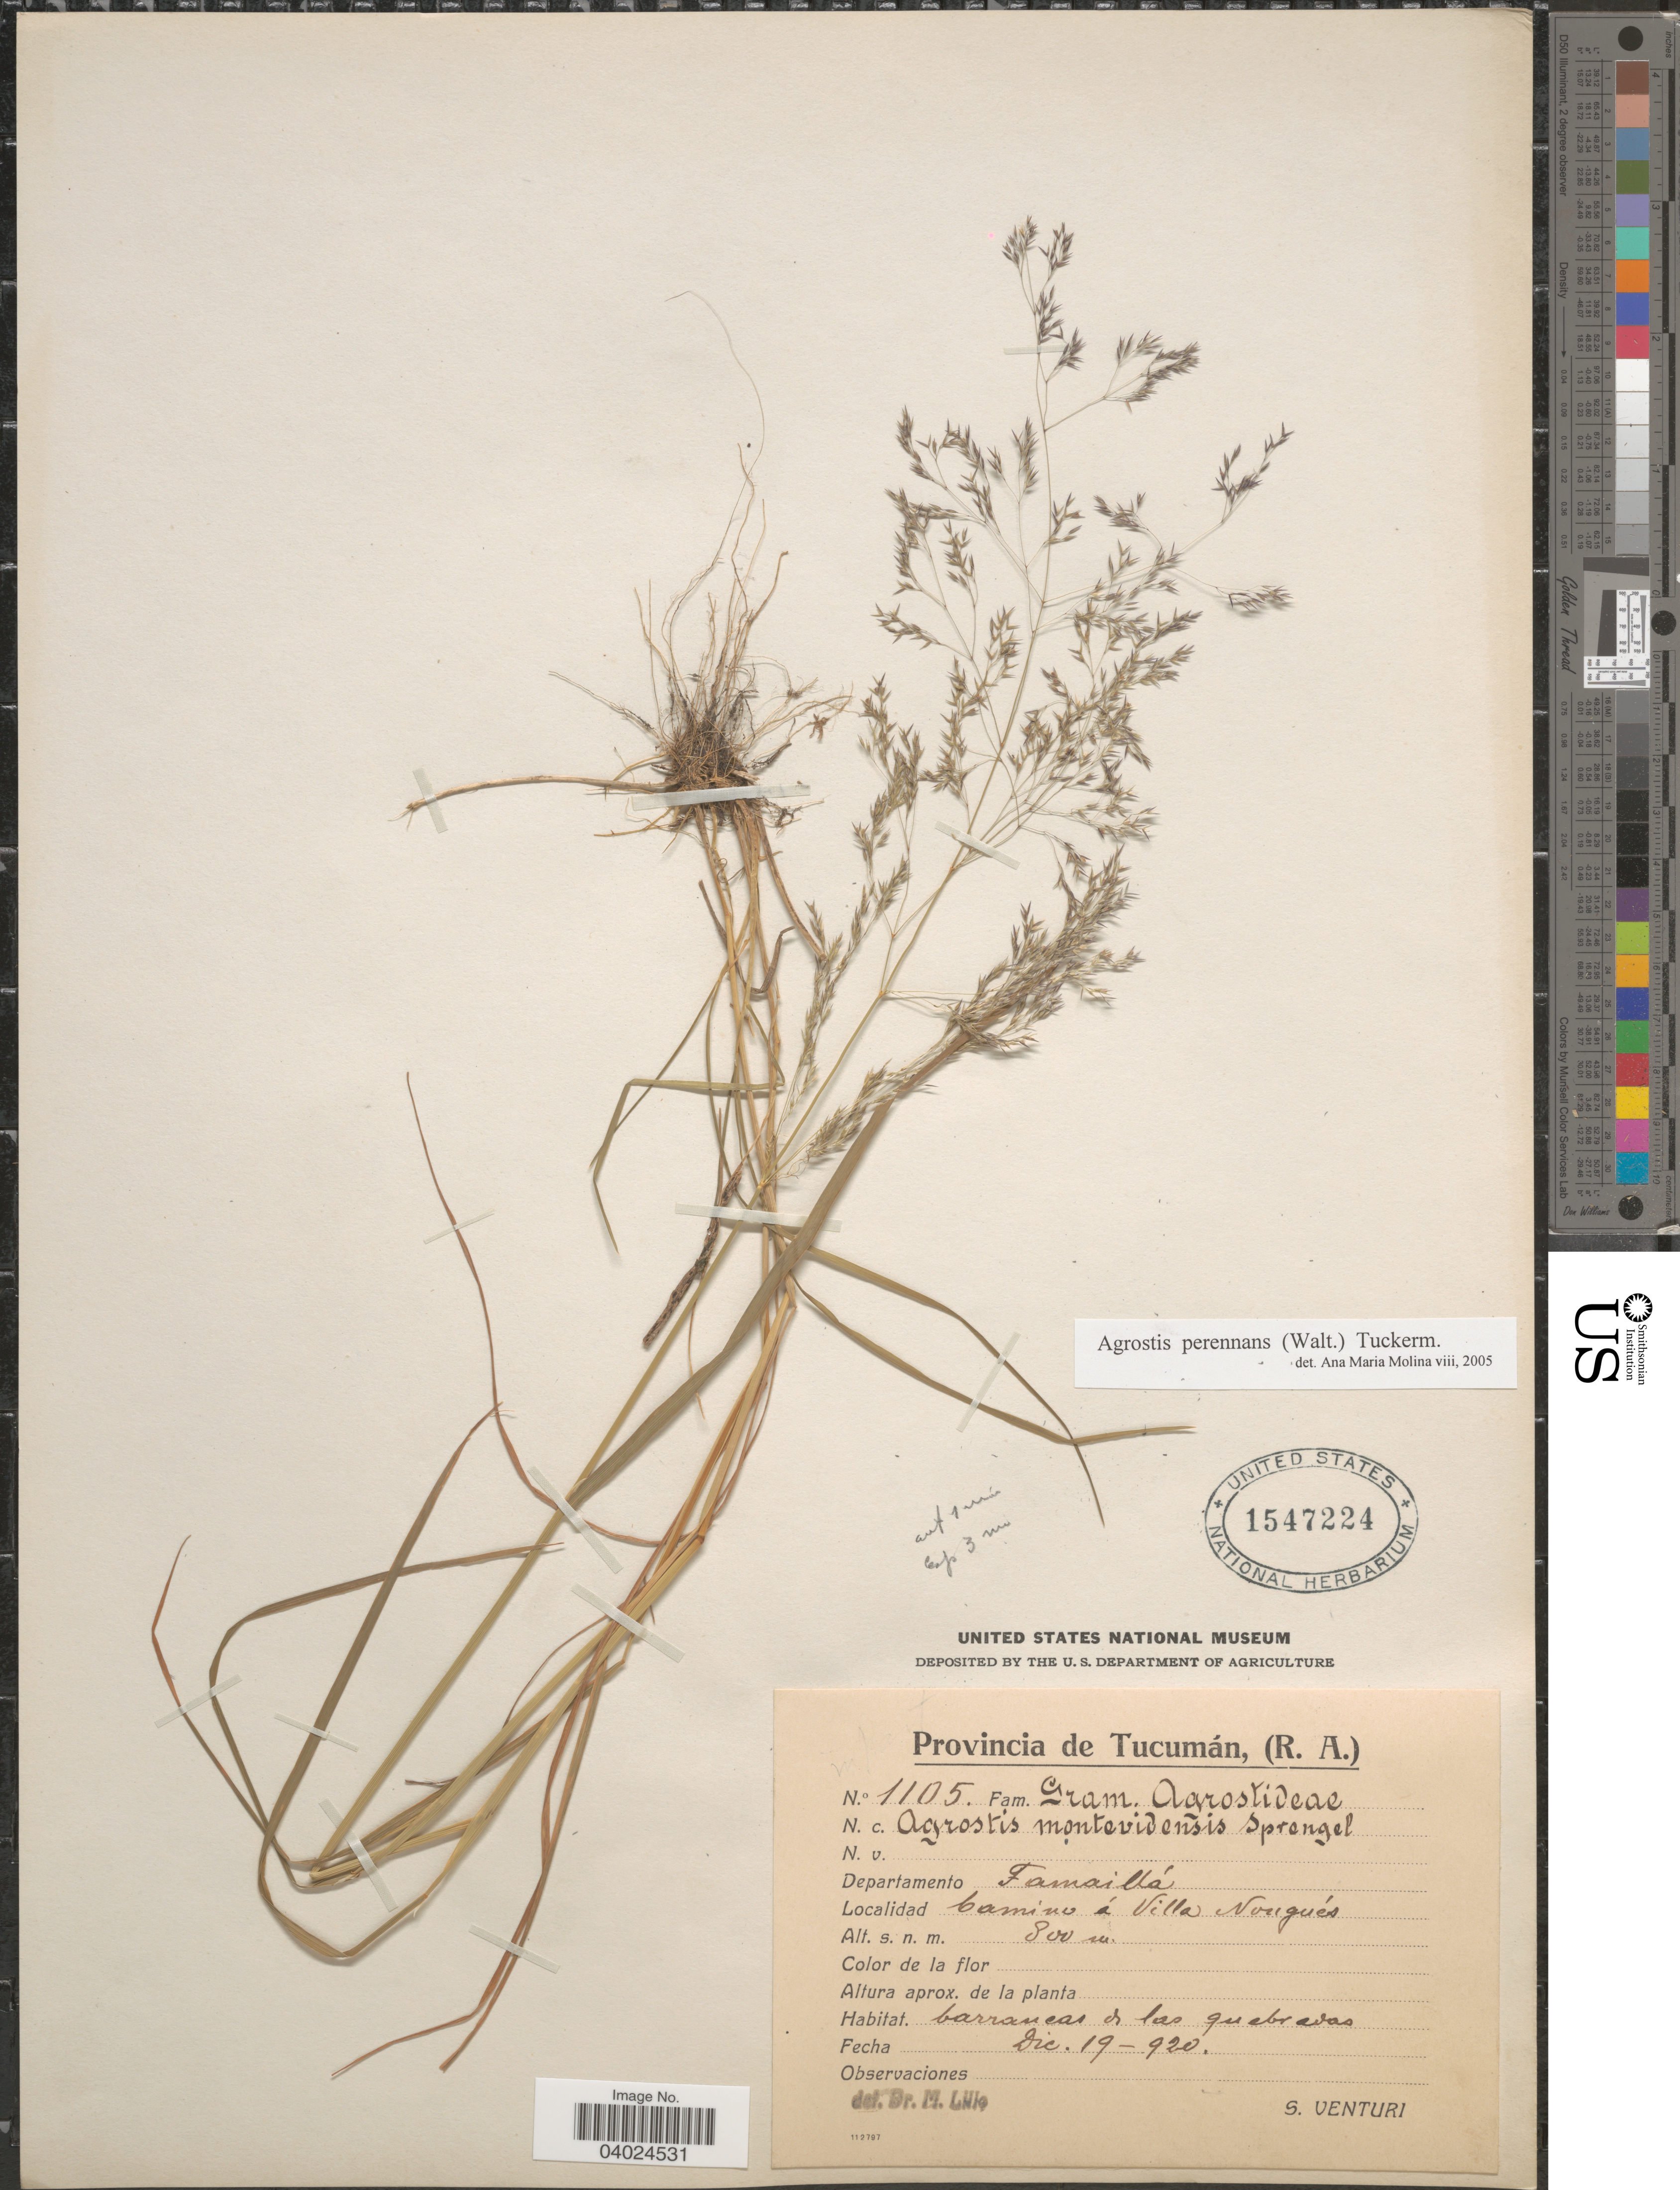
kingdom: Plantae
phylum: Tracheophyta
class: Liliopsida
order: Poales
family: Poaceae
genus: Agrostis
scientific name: Agrostis perennans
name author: (Walter) Tuck.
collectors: S. Venturi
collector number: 1105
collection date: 1920-12-19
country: Argentina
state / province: Tucuman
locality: Departamento Famaillá. Camino á Villa Nougués. Barrancas de las quebradas.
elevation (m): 800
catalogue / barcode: US 1547224